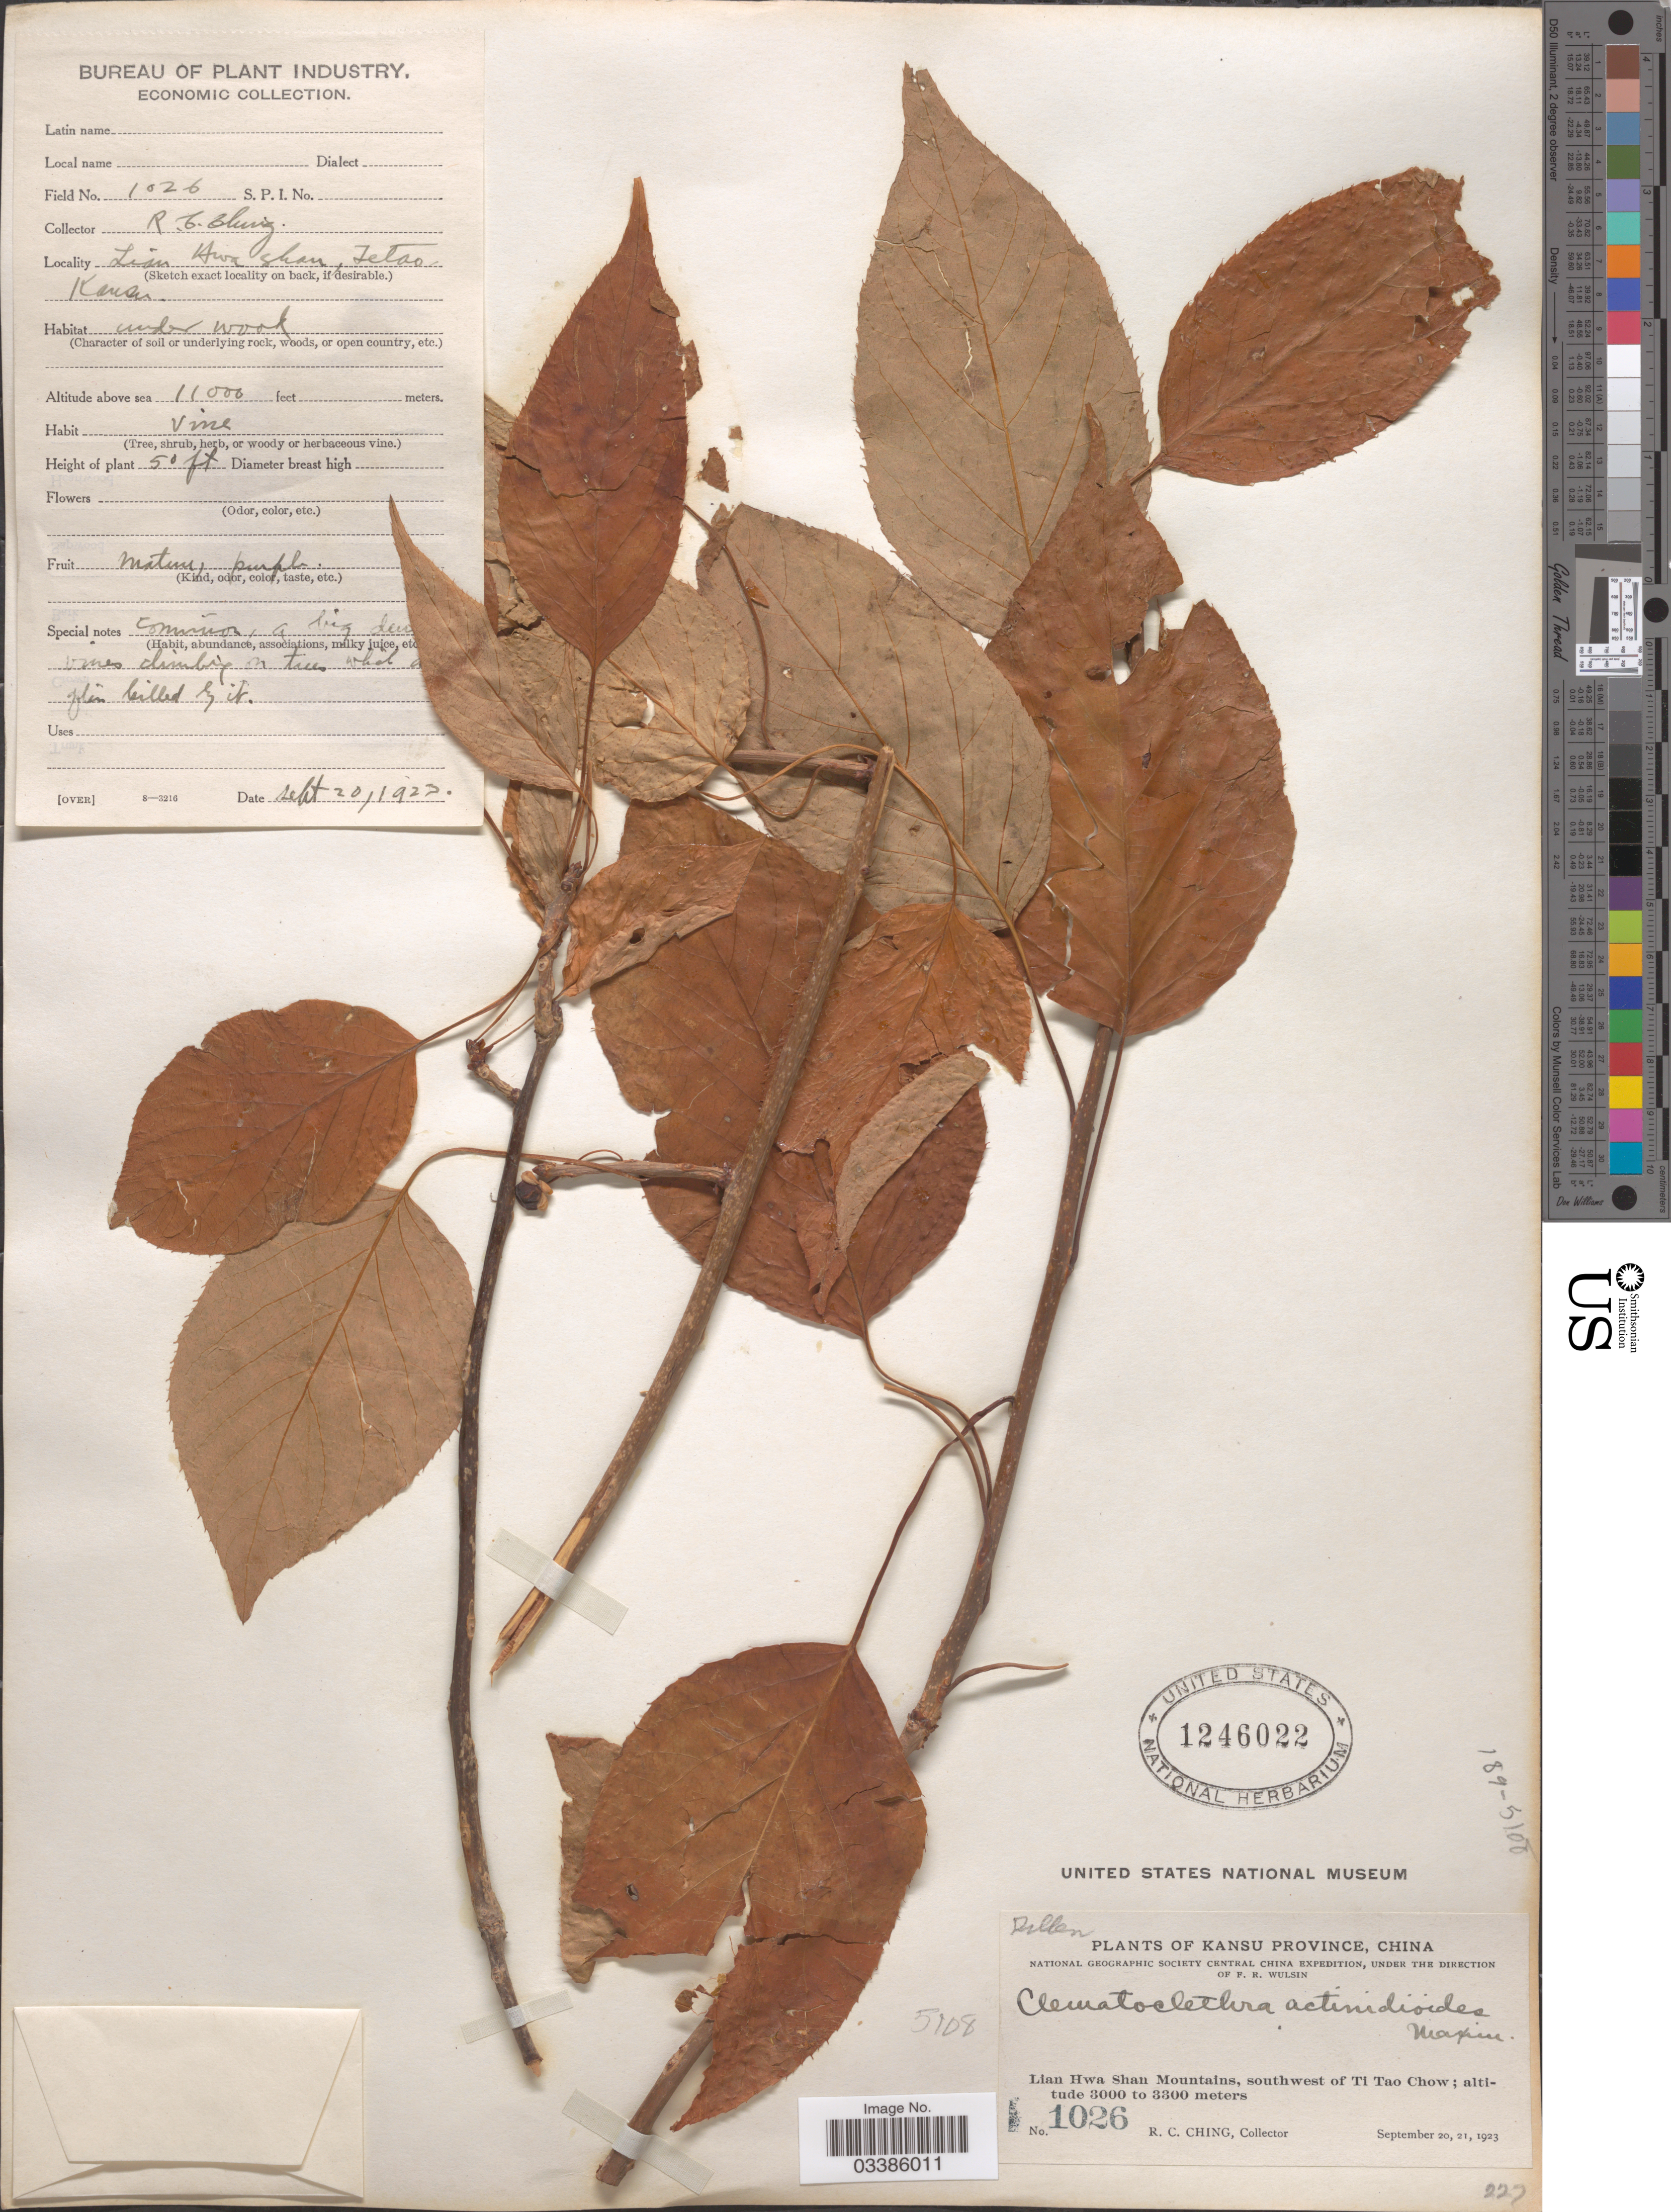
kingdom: Plantae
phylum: Tracheophyta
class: Magnoliopsida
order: Ericales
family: Actinidiaceae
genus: Clematoclethra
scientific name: Clematoclethra actinidioides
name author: Maxim.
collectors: R. C. Ching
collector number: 1026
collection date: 1923-09-20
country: China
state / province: Gansu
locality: Kansu Province. Lian Hwa Shan Mountains, southwest of Ti Tao Chow.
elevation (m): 3353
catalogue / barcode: US 1246022